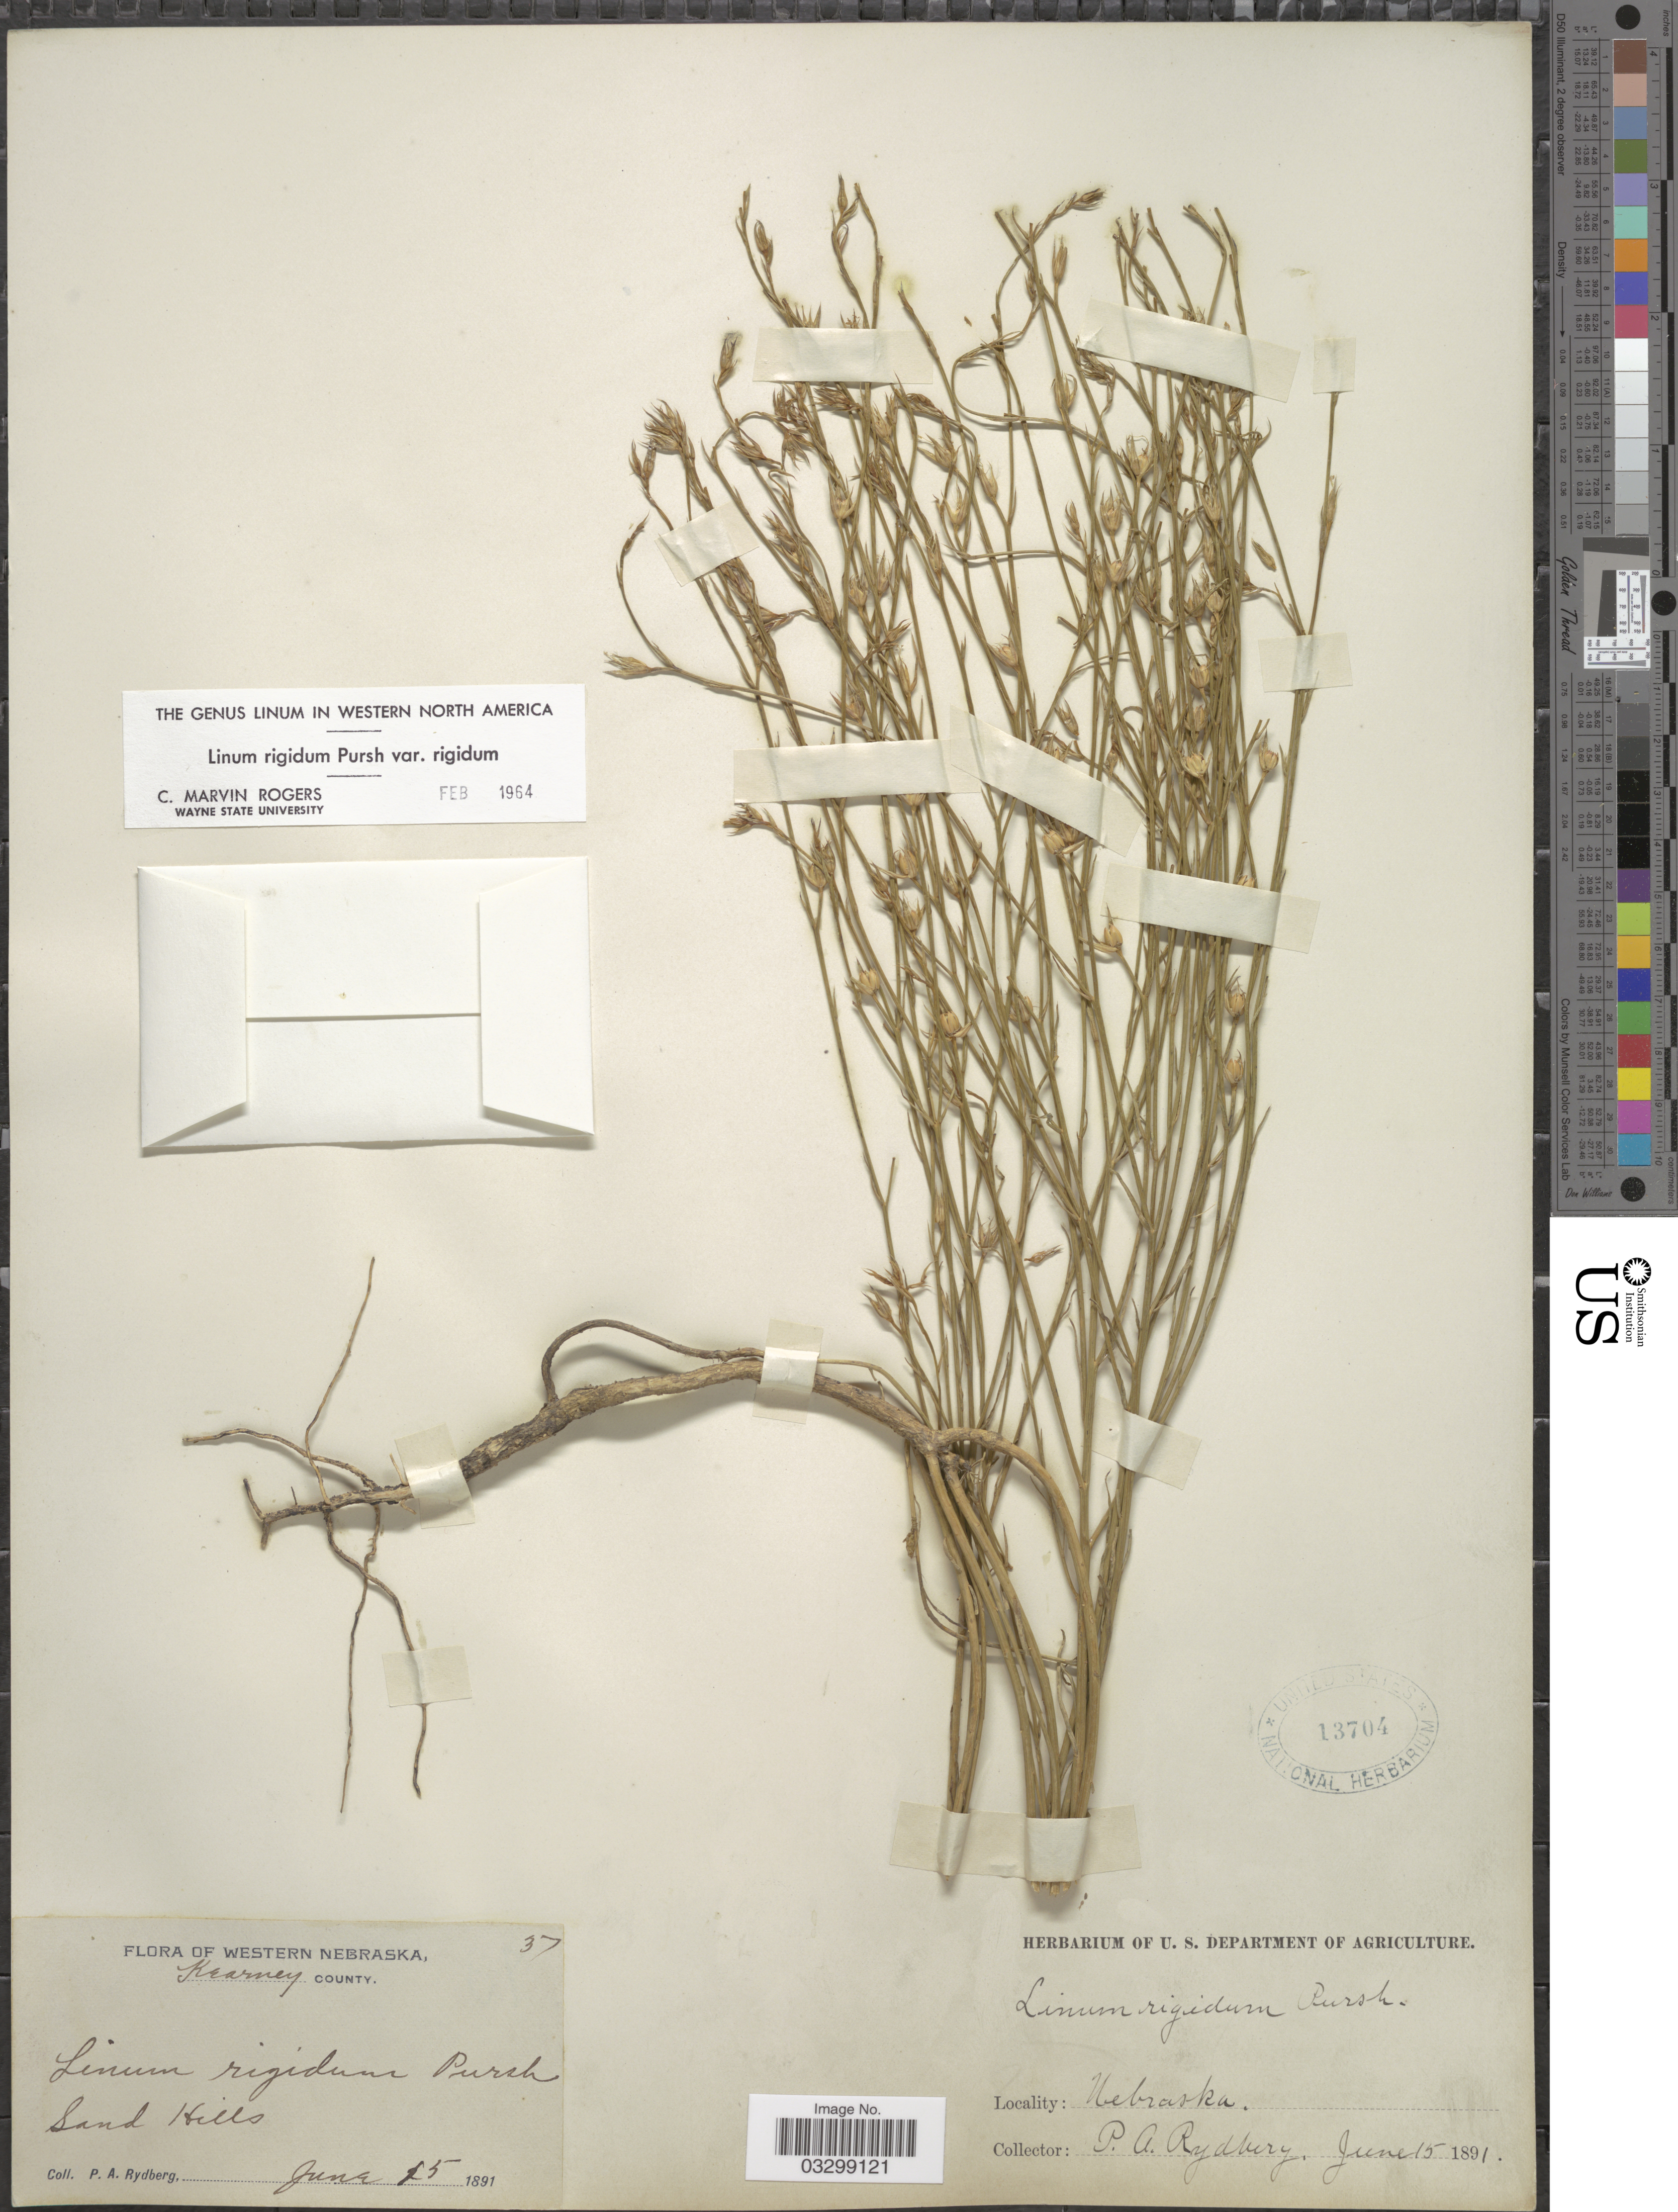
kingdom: Plantae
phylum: Tracheophyta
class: Magnoliopsida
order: Malpighiales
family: Linaceae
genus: Linum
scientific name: Linum rigidum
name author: Pursh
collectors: P. A. Rydberg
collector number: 37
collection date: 1891-06-15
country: United States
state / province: Nebraska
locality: Western Nebraska, Kearney County.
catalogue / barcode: US 13704